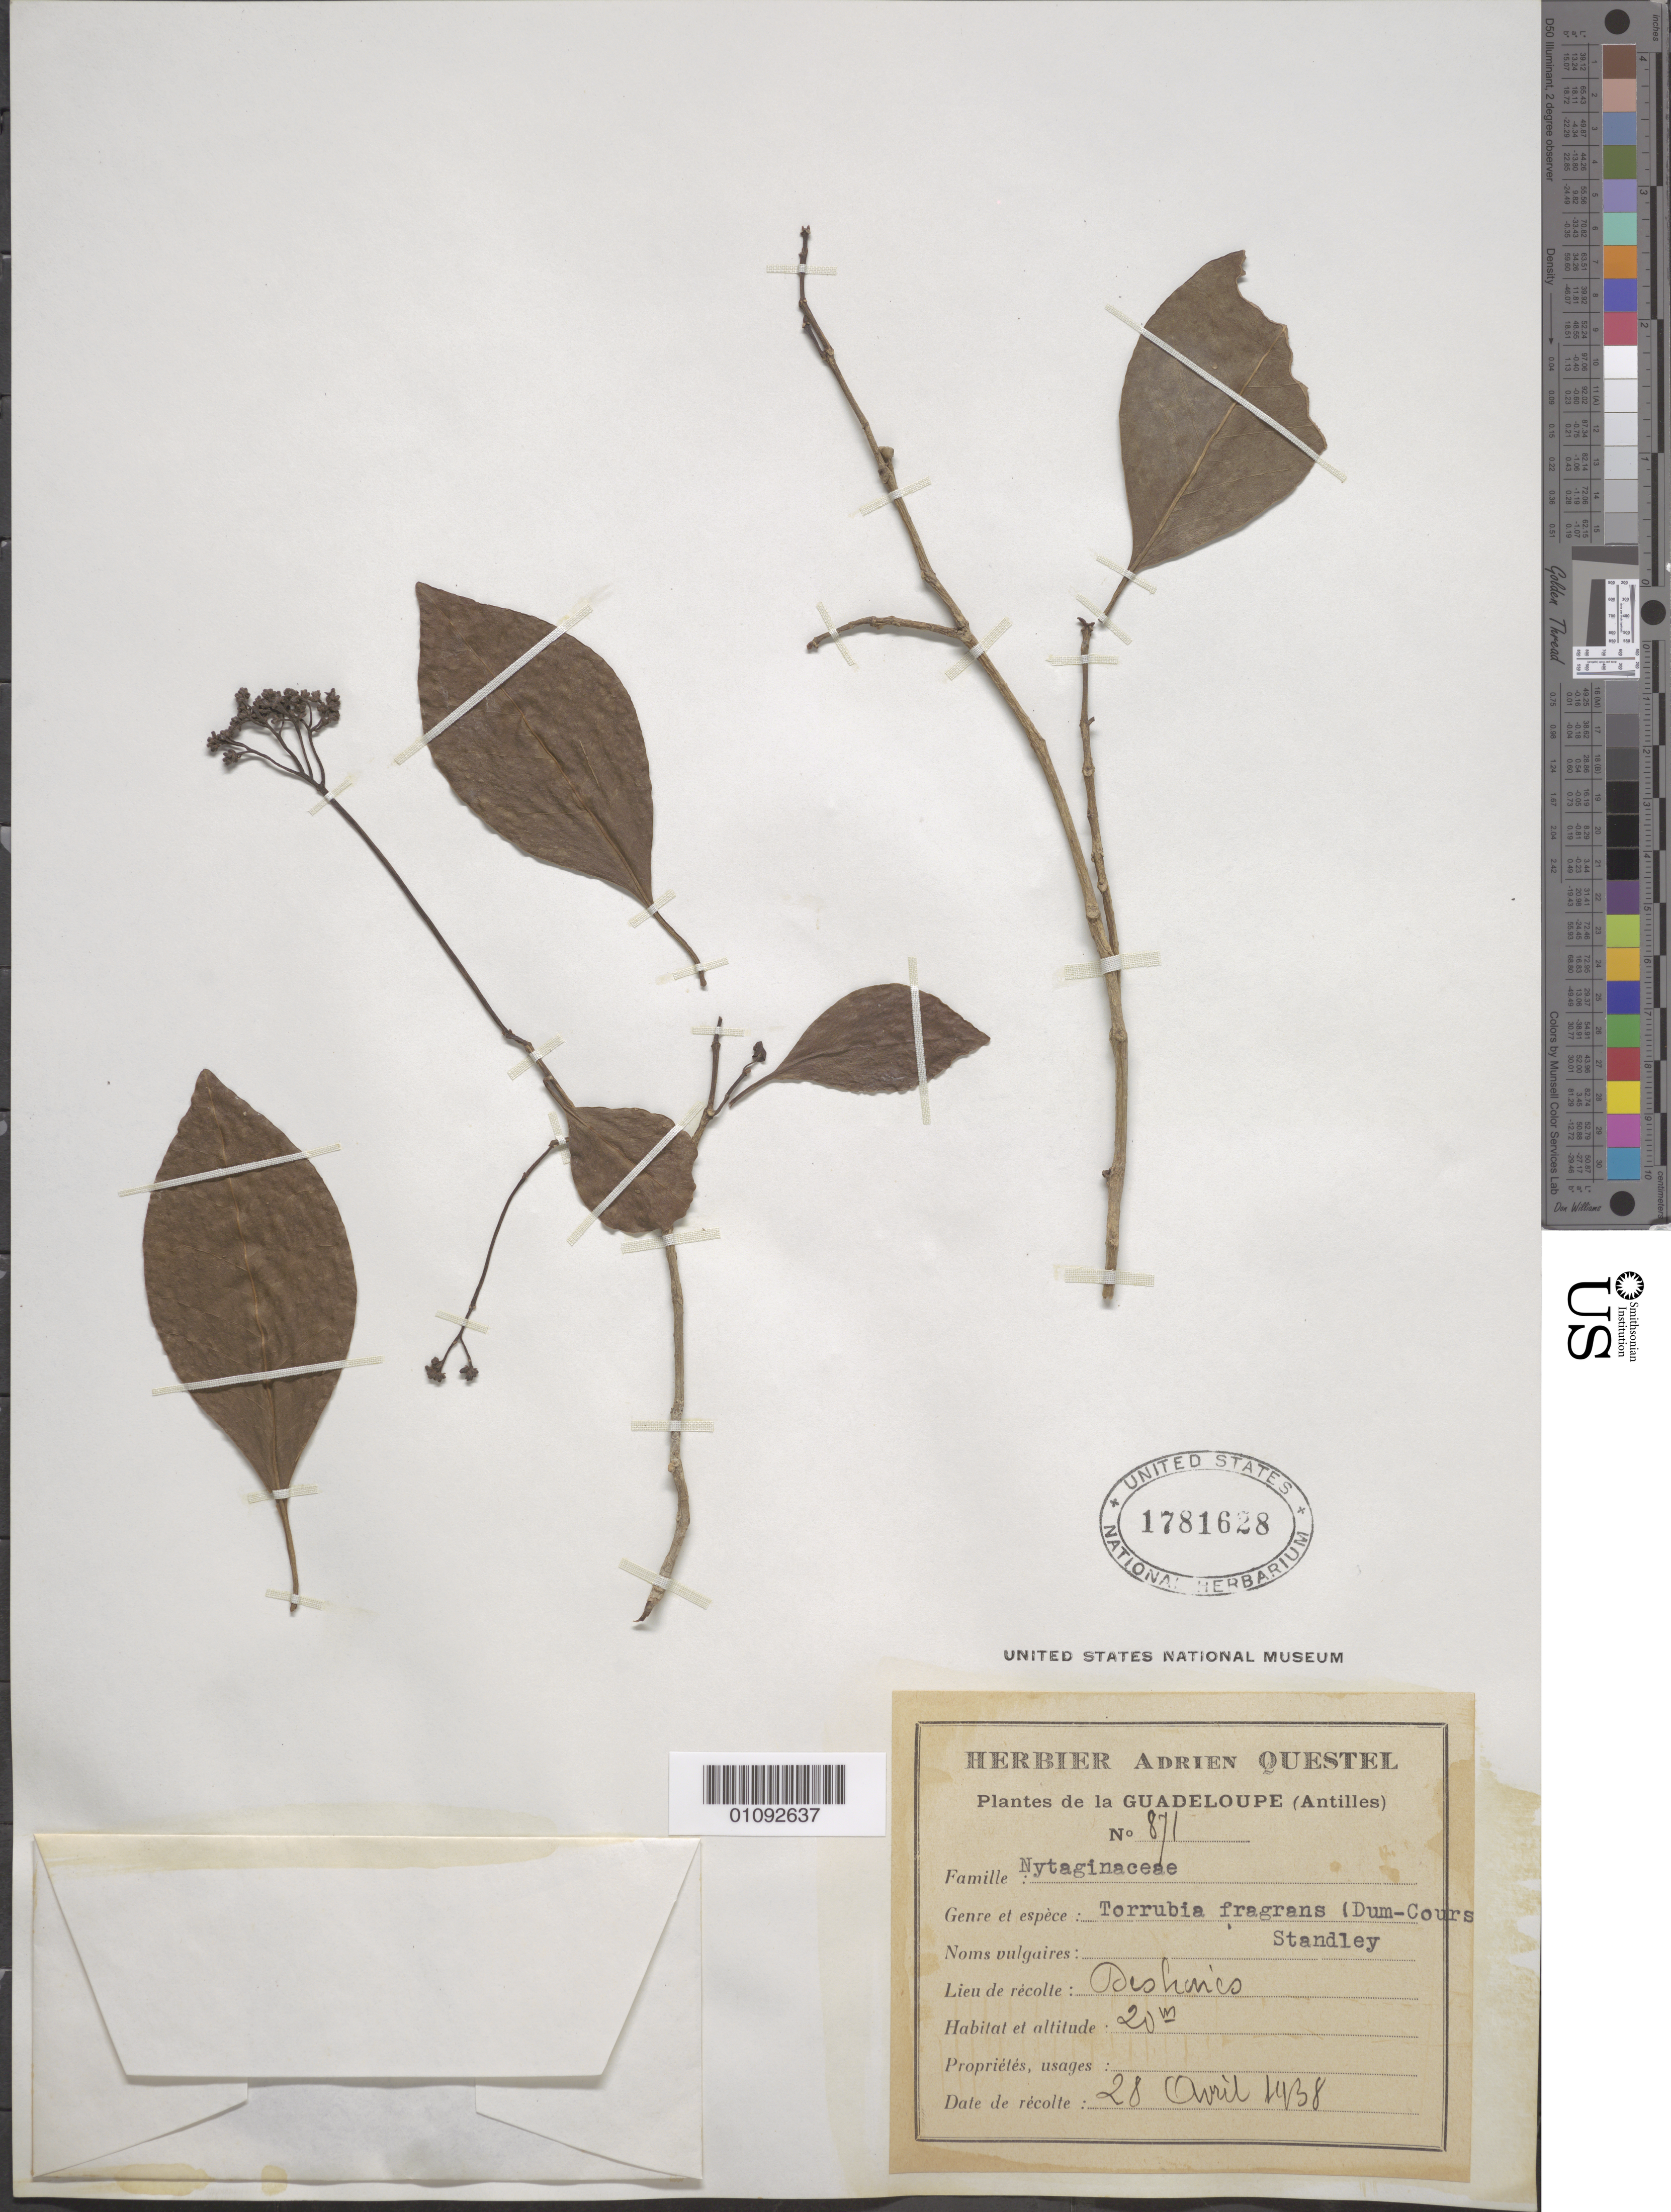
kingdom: Plantae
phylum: Tracheophyta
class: Magnoliopsida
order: Caryophyllales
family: Nyctaginaceae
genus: Guapira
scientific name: Guapira fragrans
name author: (Dum. Cours.) Little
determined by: Strong, Mark T., (BOT), Smithsonian Institution - National Museum of Natural History (UNITED STATES)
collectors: A. Questel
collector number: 871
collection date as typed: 28 Apr 1938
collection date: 1938-04-28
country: Guadeloupe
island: La Désirade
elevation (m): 20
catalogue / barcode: US 1781628